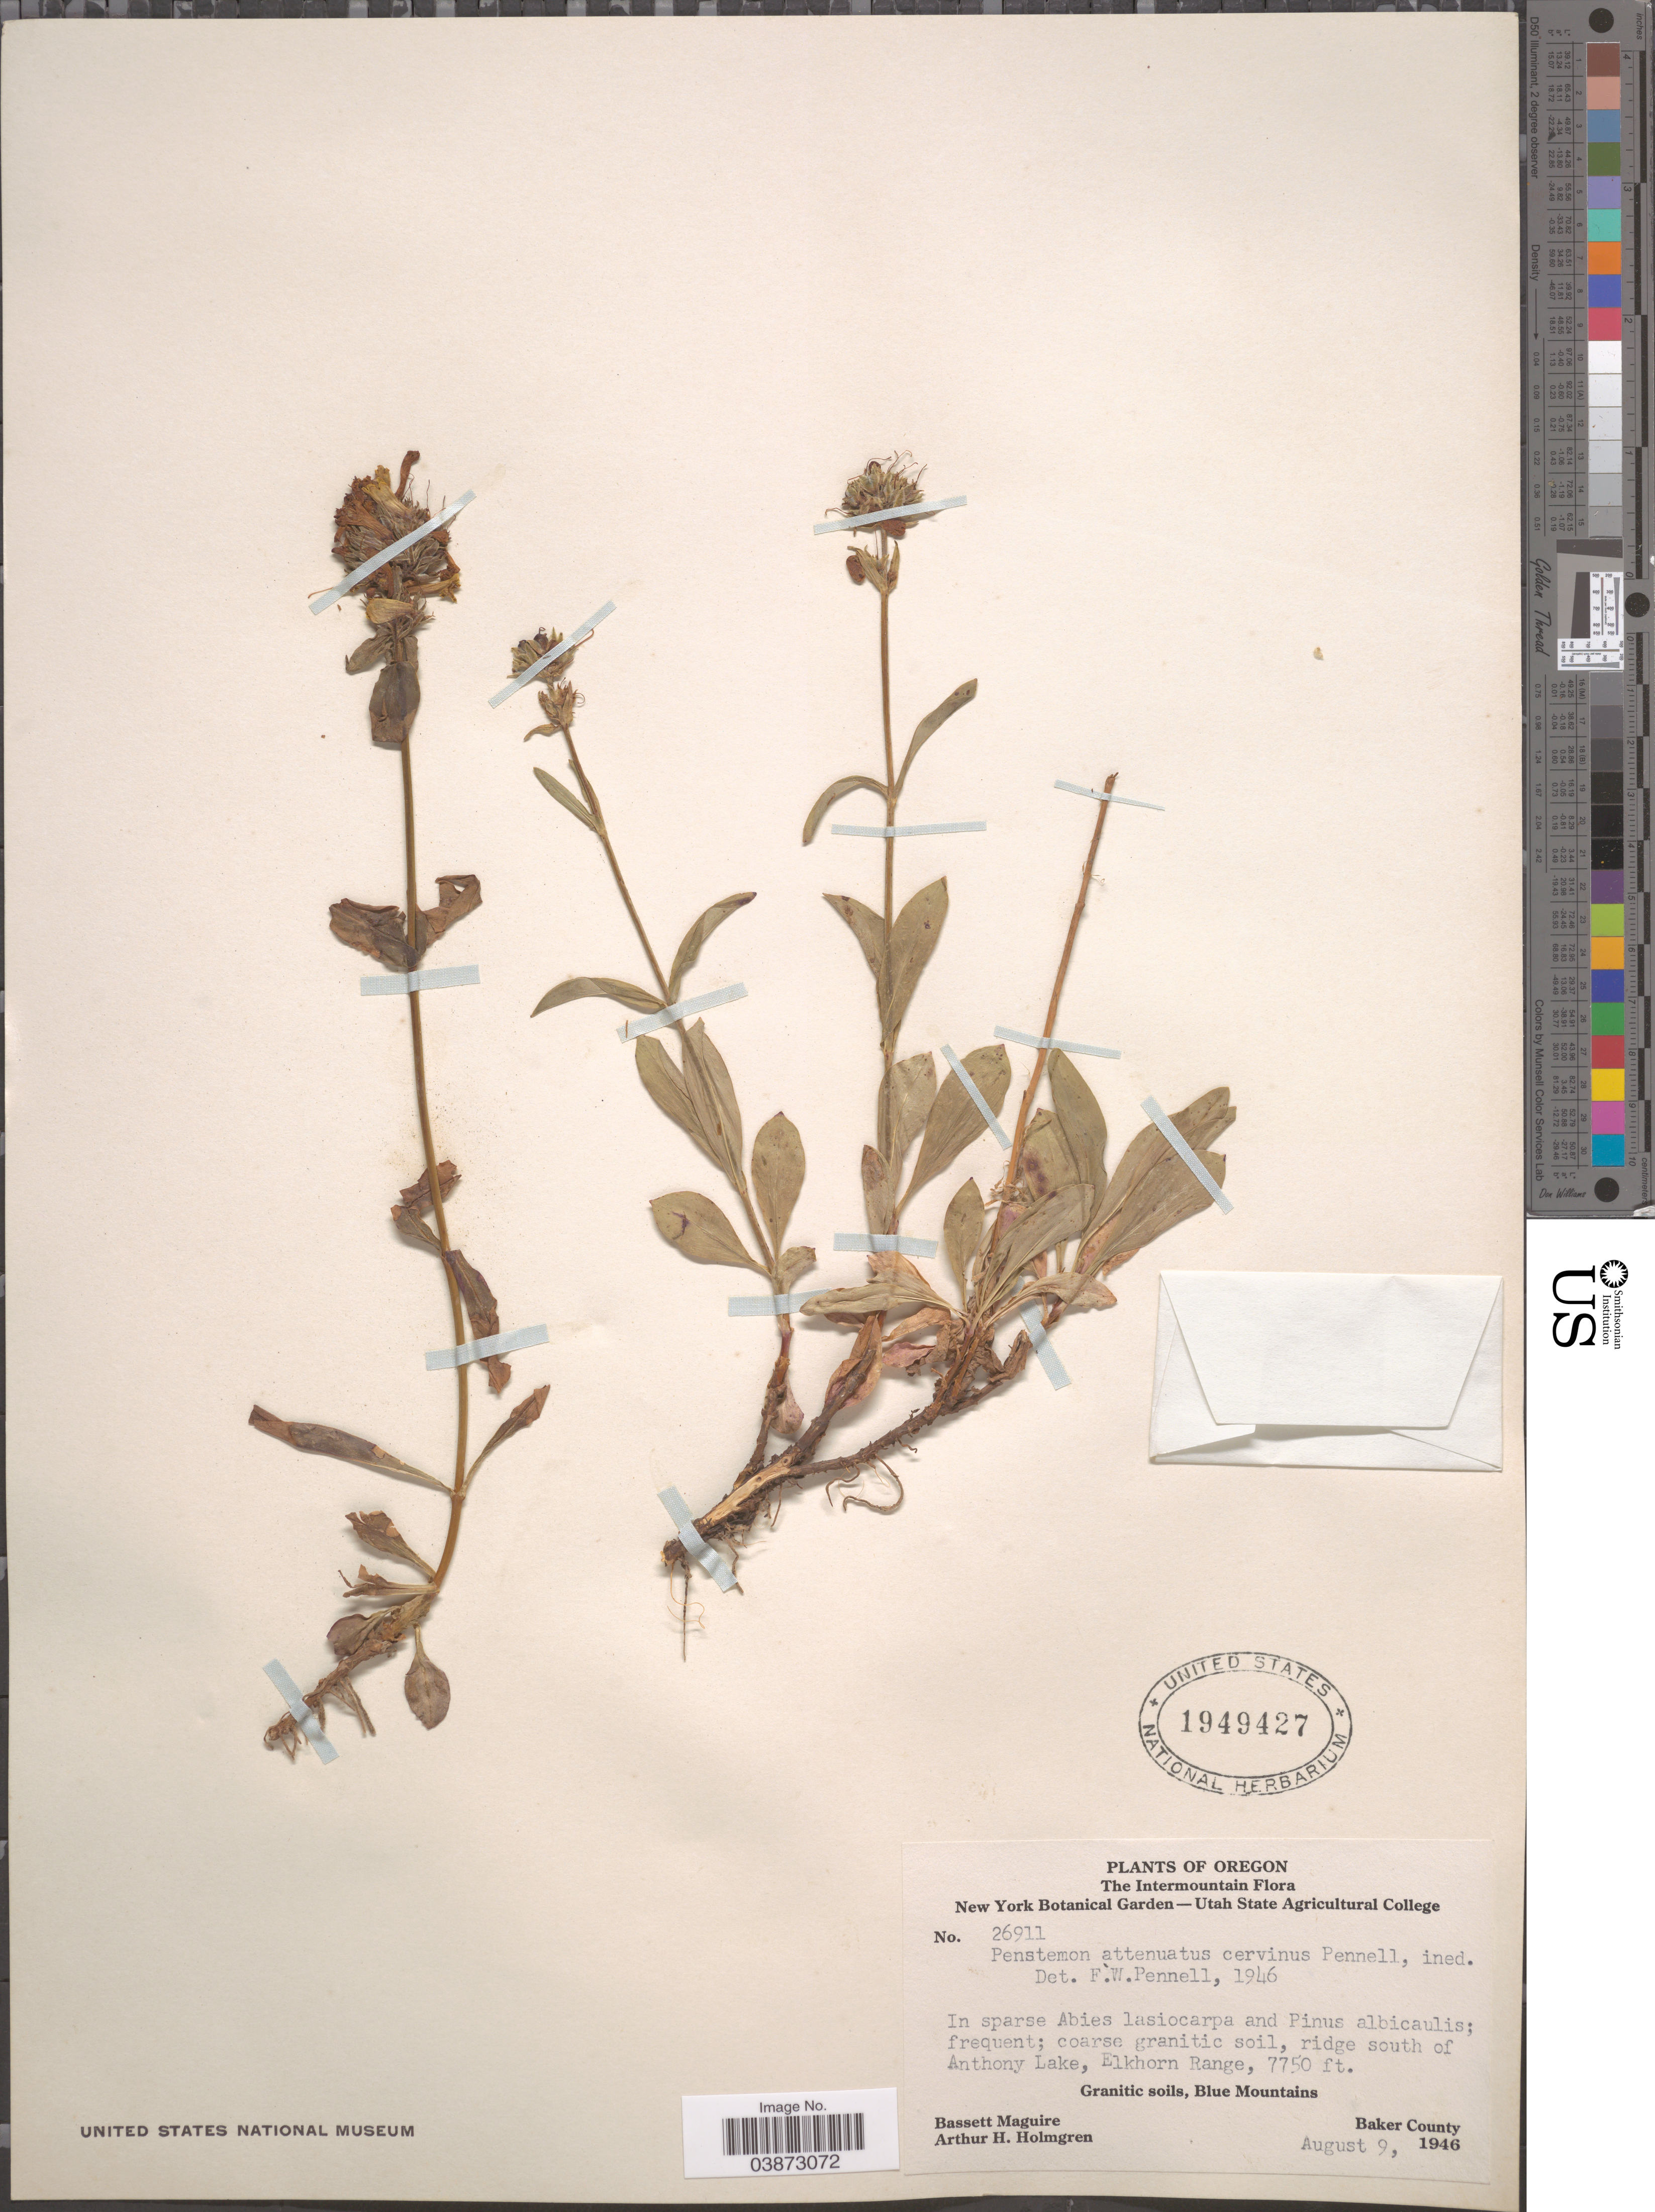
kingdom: Plantae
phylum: Tracheophyta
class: Magnoliopsida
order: Lamiales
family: Plantaginaceae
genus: Penstemon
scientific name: Penstemon attenuatus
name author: Douglas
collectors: B. Maguire & A. H. Holmgren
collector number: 26911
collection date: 1946-08-09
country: United States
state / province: Oregon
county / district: Baker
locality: The Intermountain. Coarse granitic soil, ridge south of Anthony Lake, Elkhorn Range. Granitic soils, Blue Mountains. Baker County.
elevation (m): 2362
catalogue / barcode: US 1949427